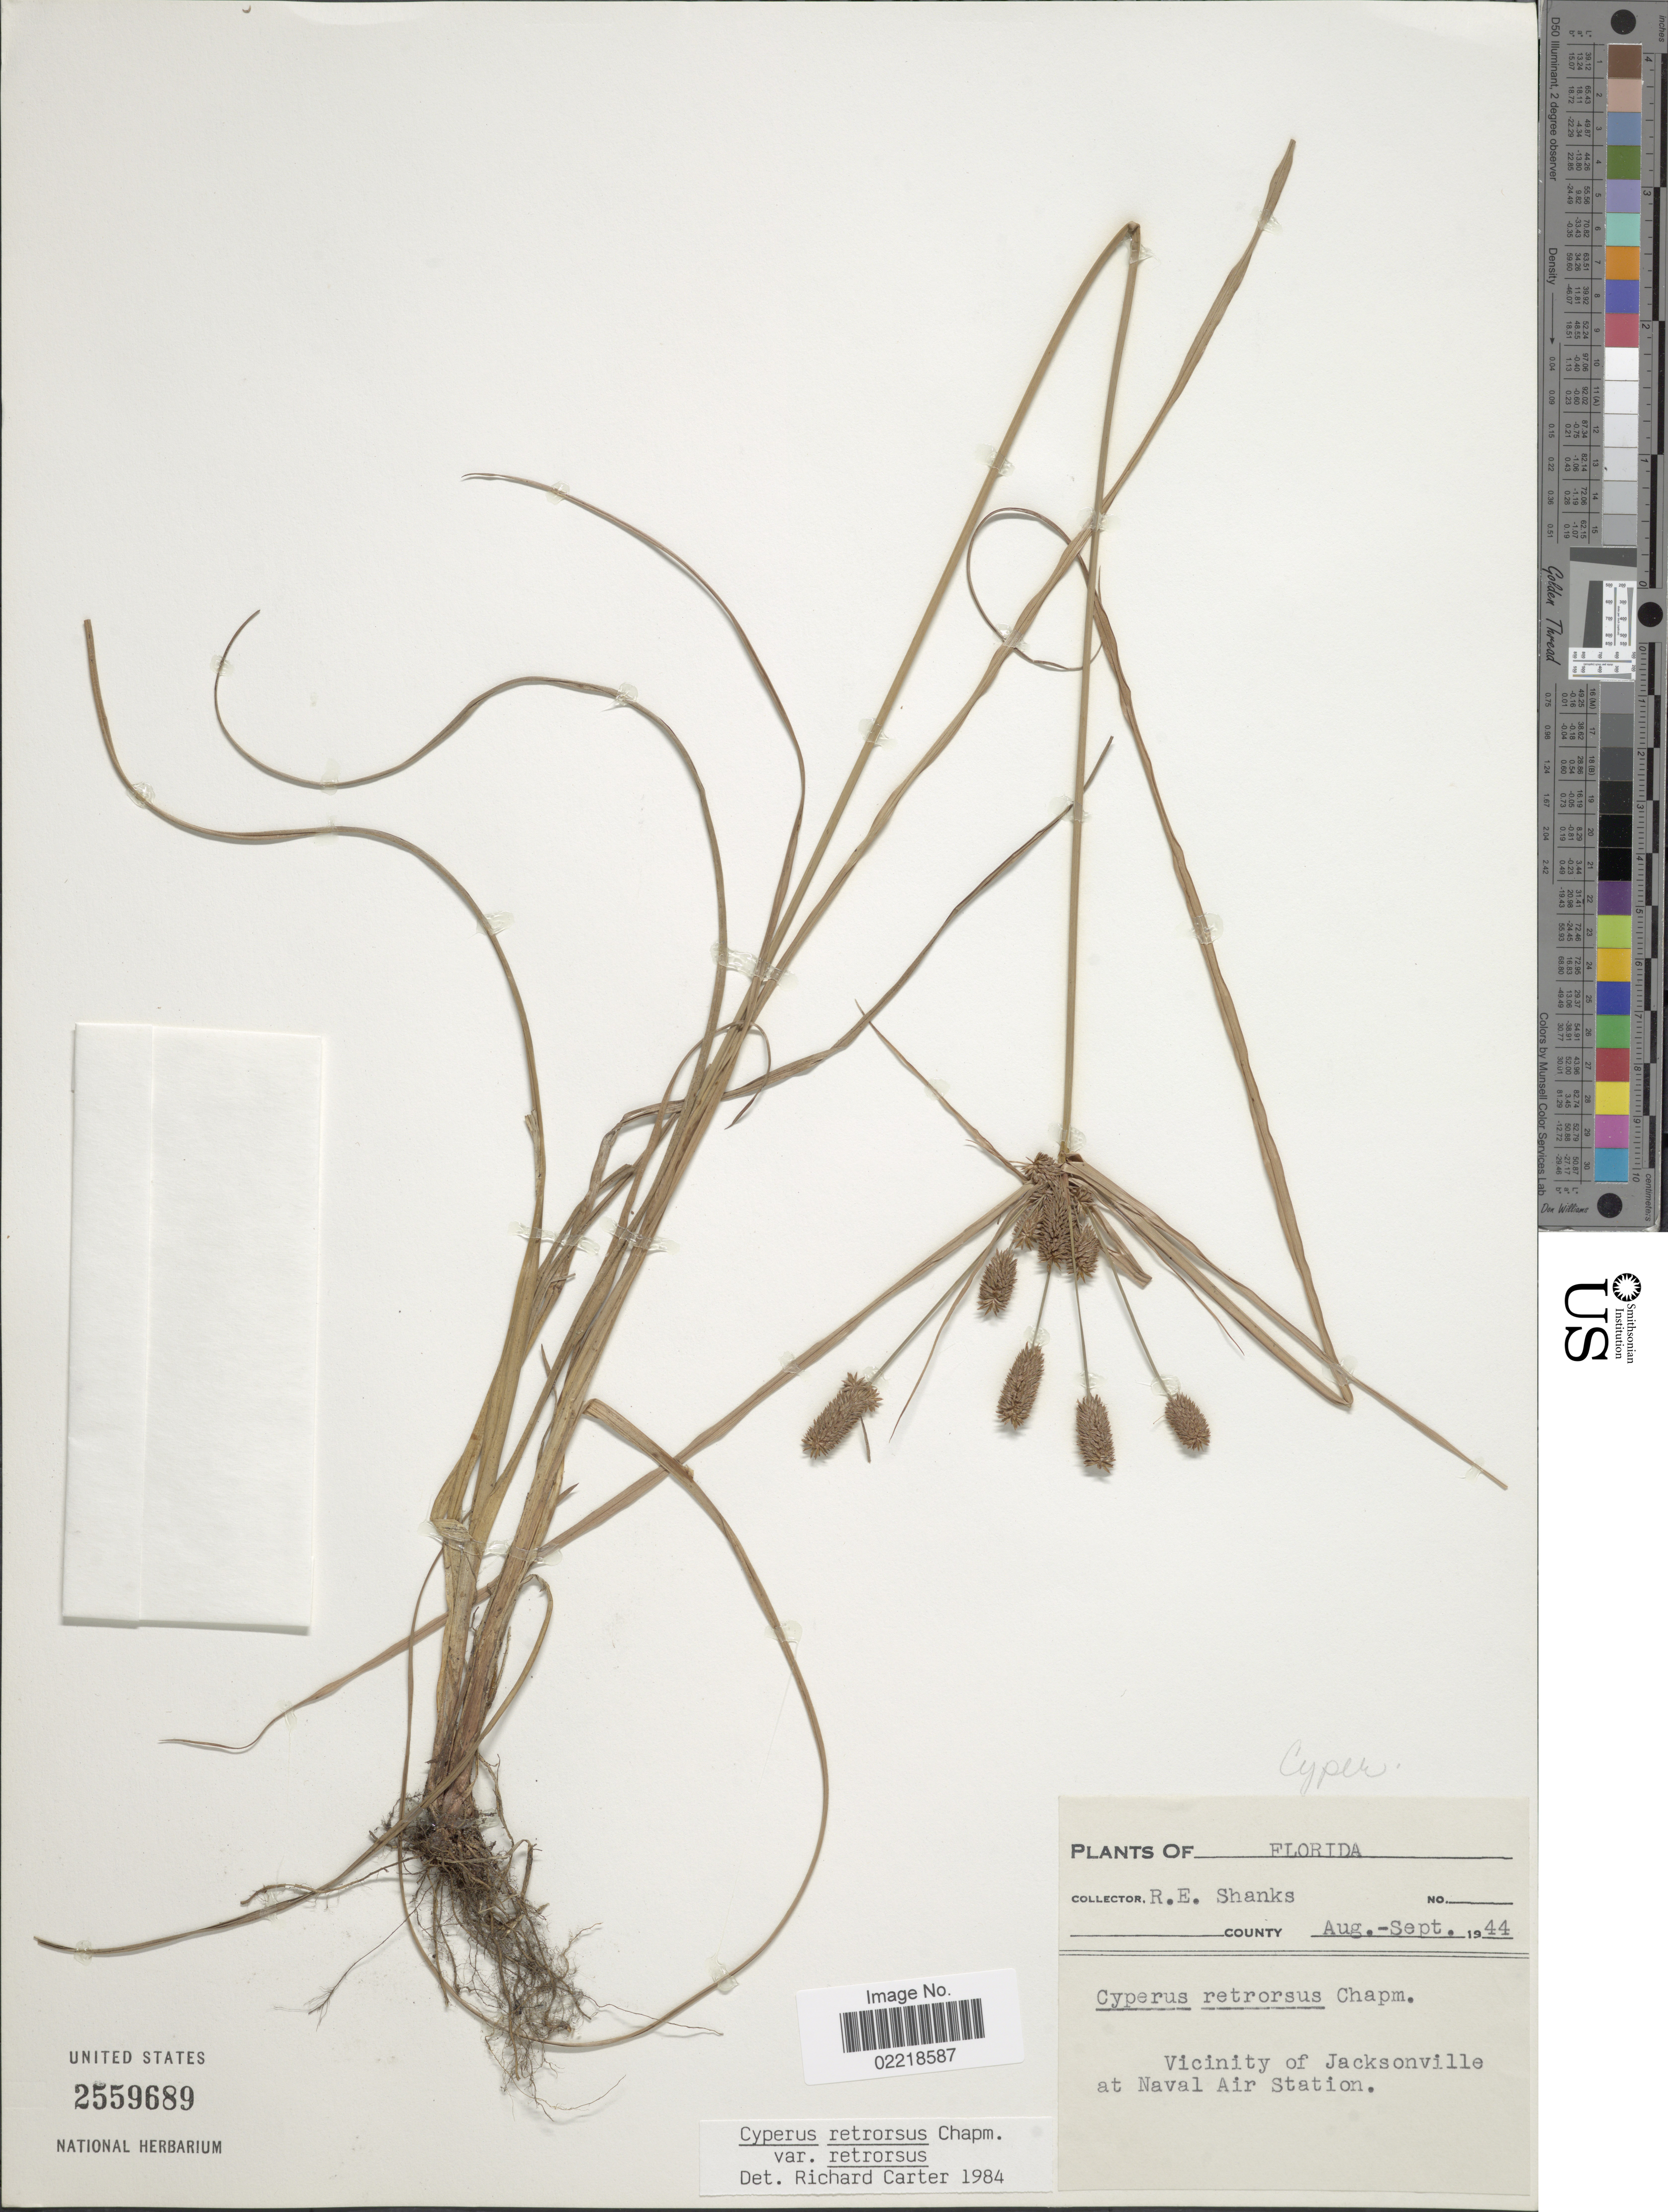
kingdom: Plantae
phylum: Tracheophyta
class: Liliopsida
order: Poales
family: Cyperaceae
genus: Cyperus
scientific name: Cyperus retrorsus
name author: Chapm.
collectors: R. Shanks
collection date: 1944-08/1944-09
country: United States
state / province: Florida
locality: Vicinity of Jacksonville at Naval Air Station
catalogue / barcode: US 2559689